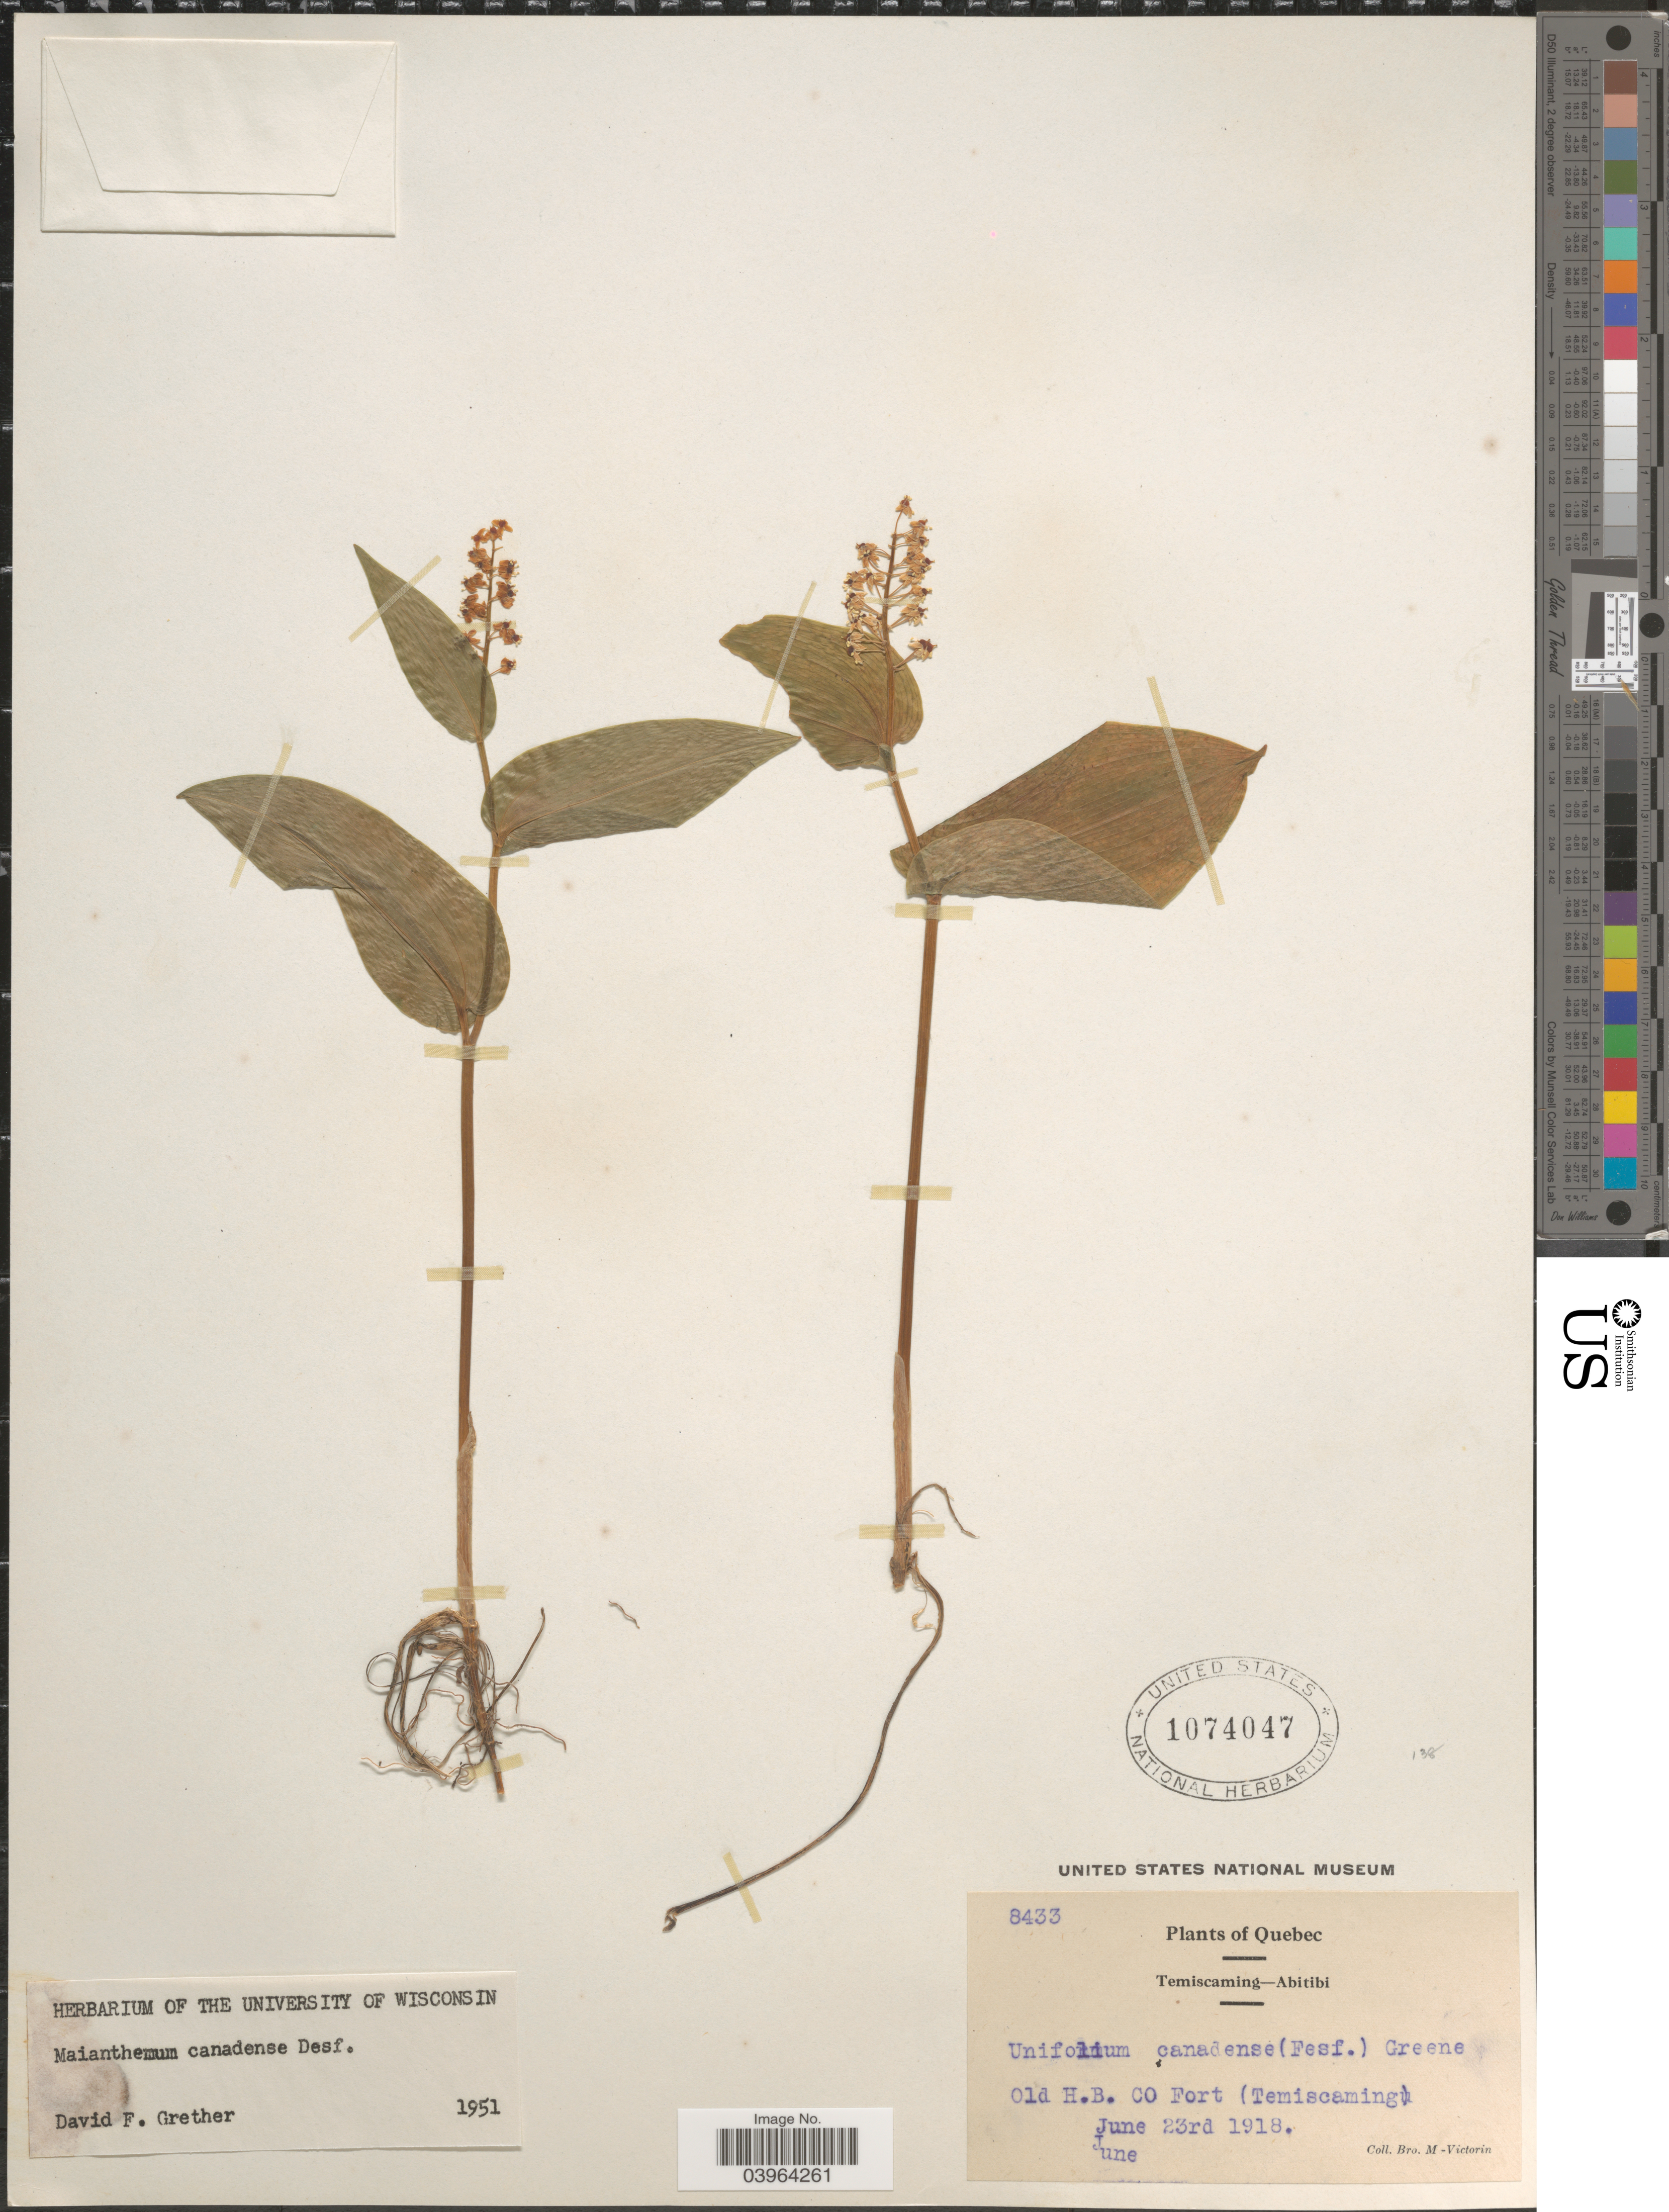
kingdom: Plantae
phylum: Tracheophyta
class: Liliopsida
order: Asparagales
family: Asparagaceae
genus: Maianthemum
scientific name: Maianthemum canadense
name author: Desf.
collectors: Fr. Marie-Victorin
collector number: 8433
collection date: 1918-06-23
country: Canada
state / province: Quebec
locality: Old H.B. CO Fort (Temiscaming).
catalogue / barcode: US 1074047